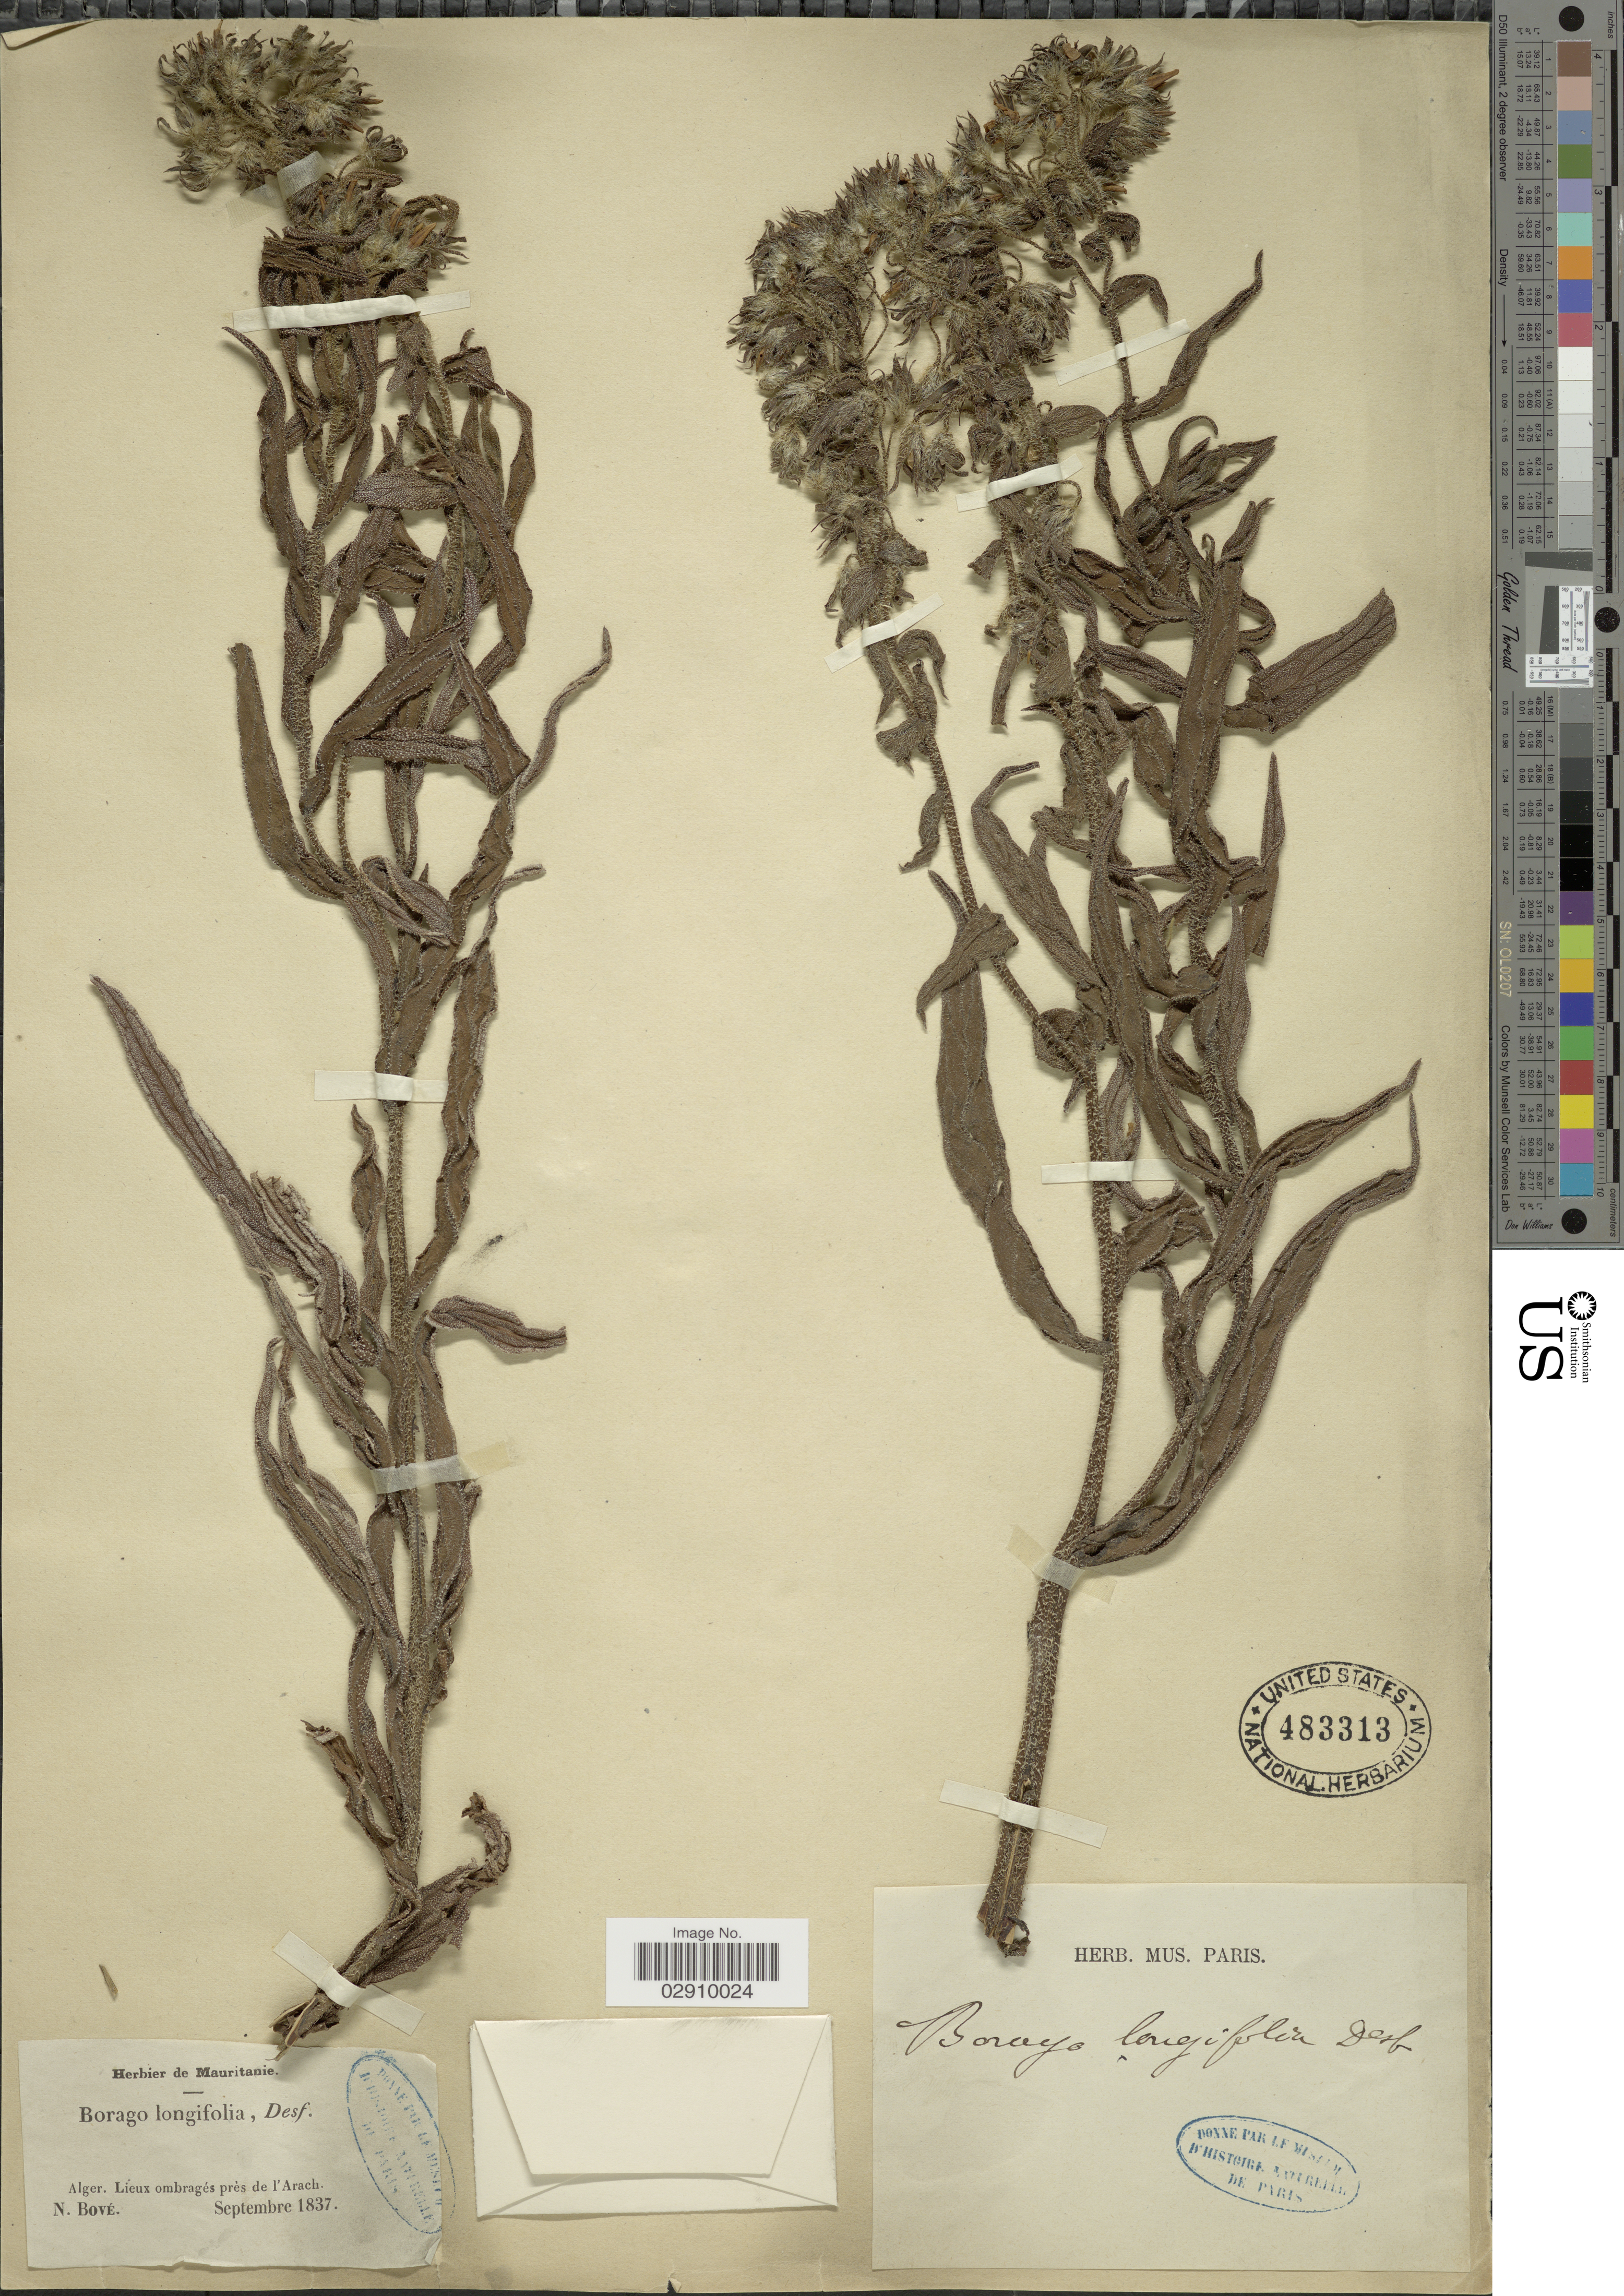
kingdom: Plantae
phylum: Tracheophyta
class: Magnoliopsida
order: Boraginales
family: Boraginaceae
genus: Borago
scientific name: Borago longifolia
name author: Poir.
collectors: N. Bové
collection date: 1837-09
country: Algeria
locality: Alger, Lieux ombragés près de l'Arach.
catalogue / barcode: US 483313